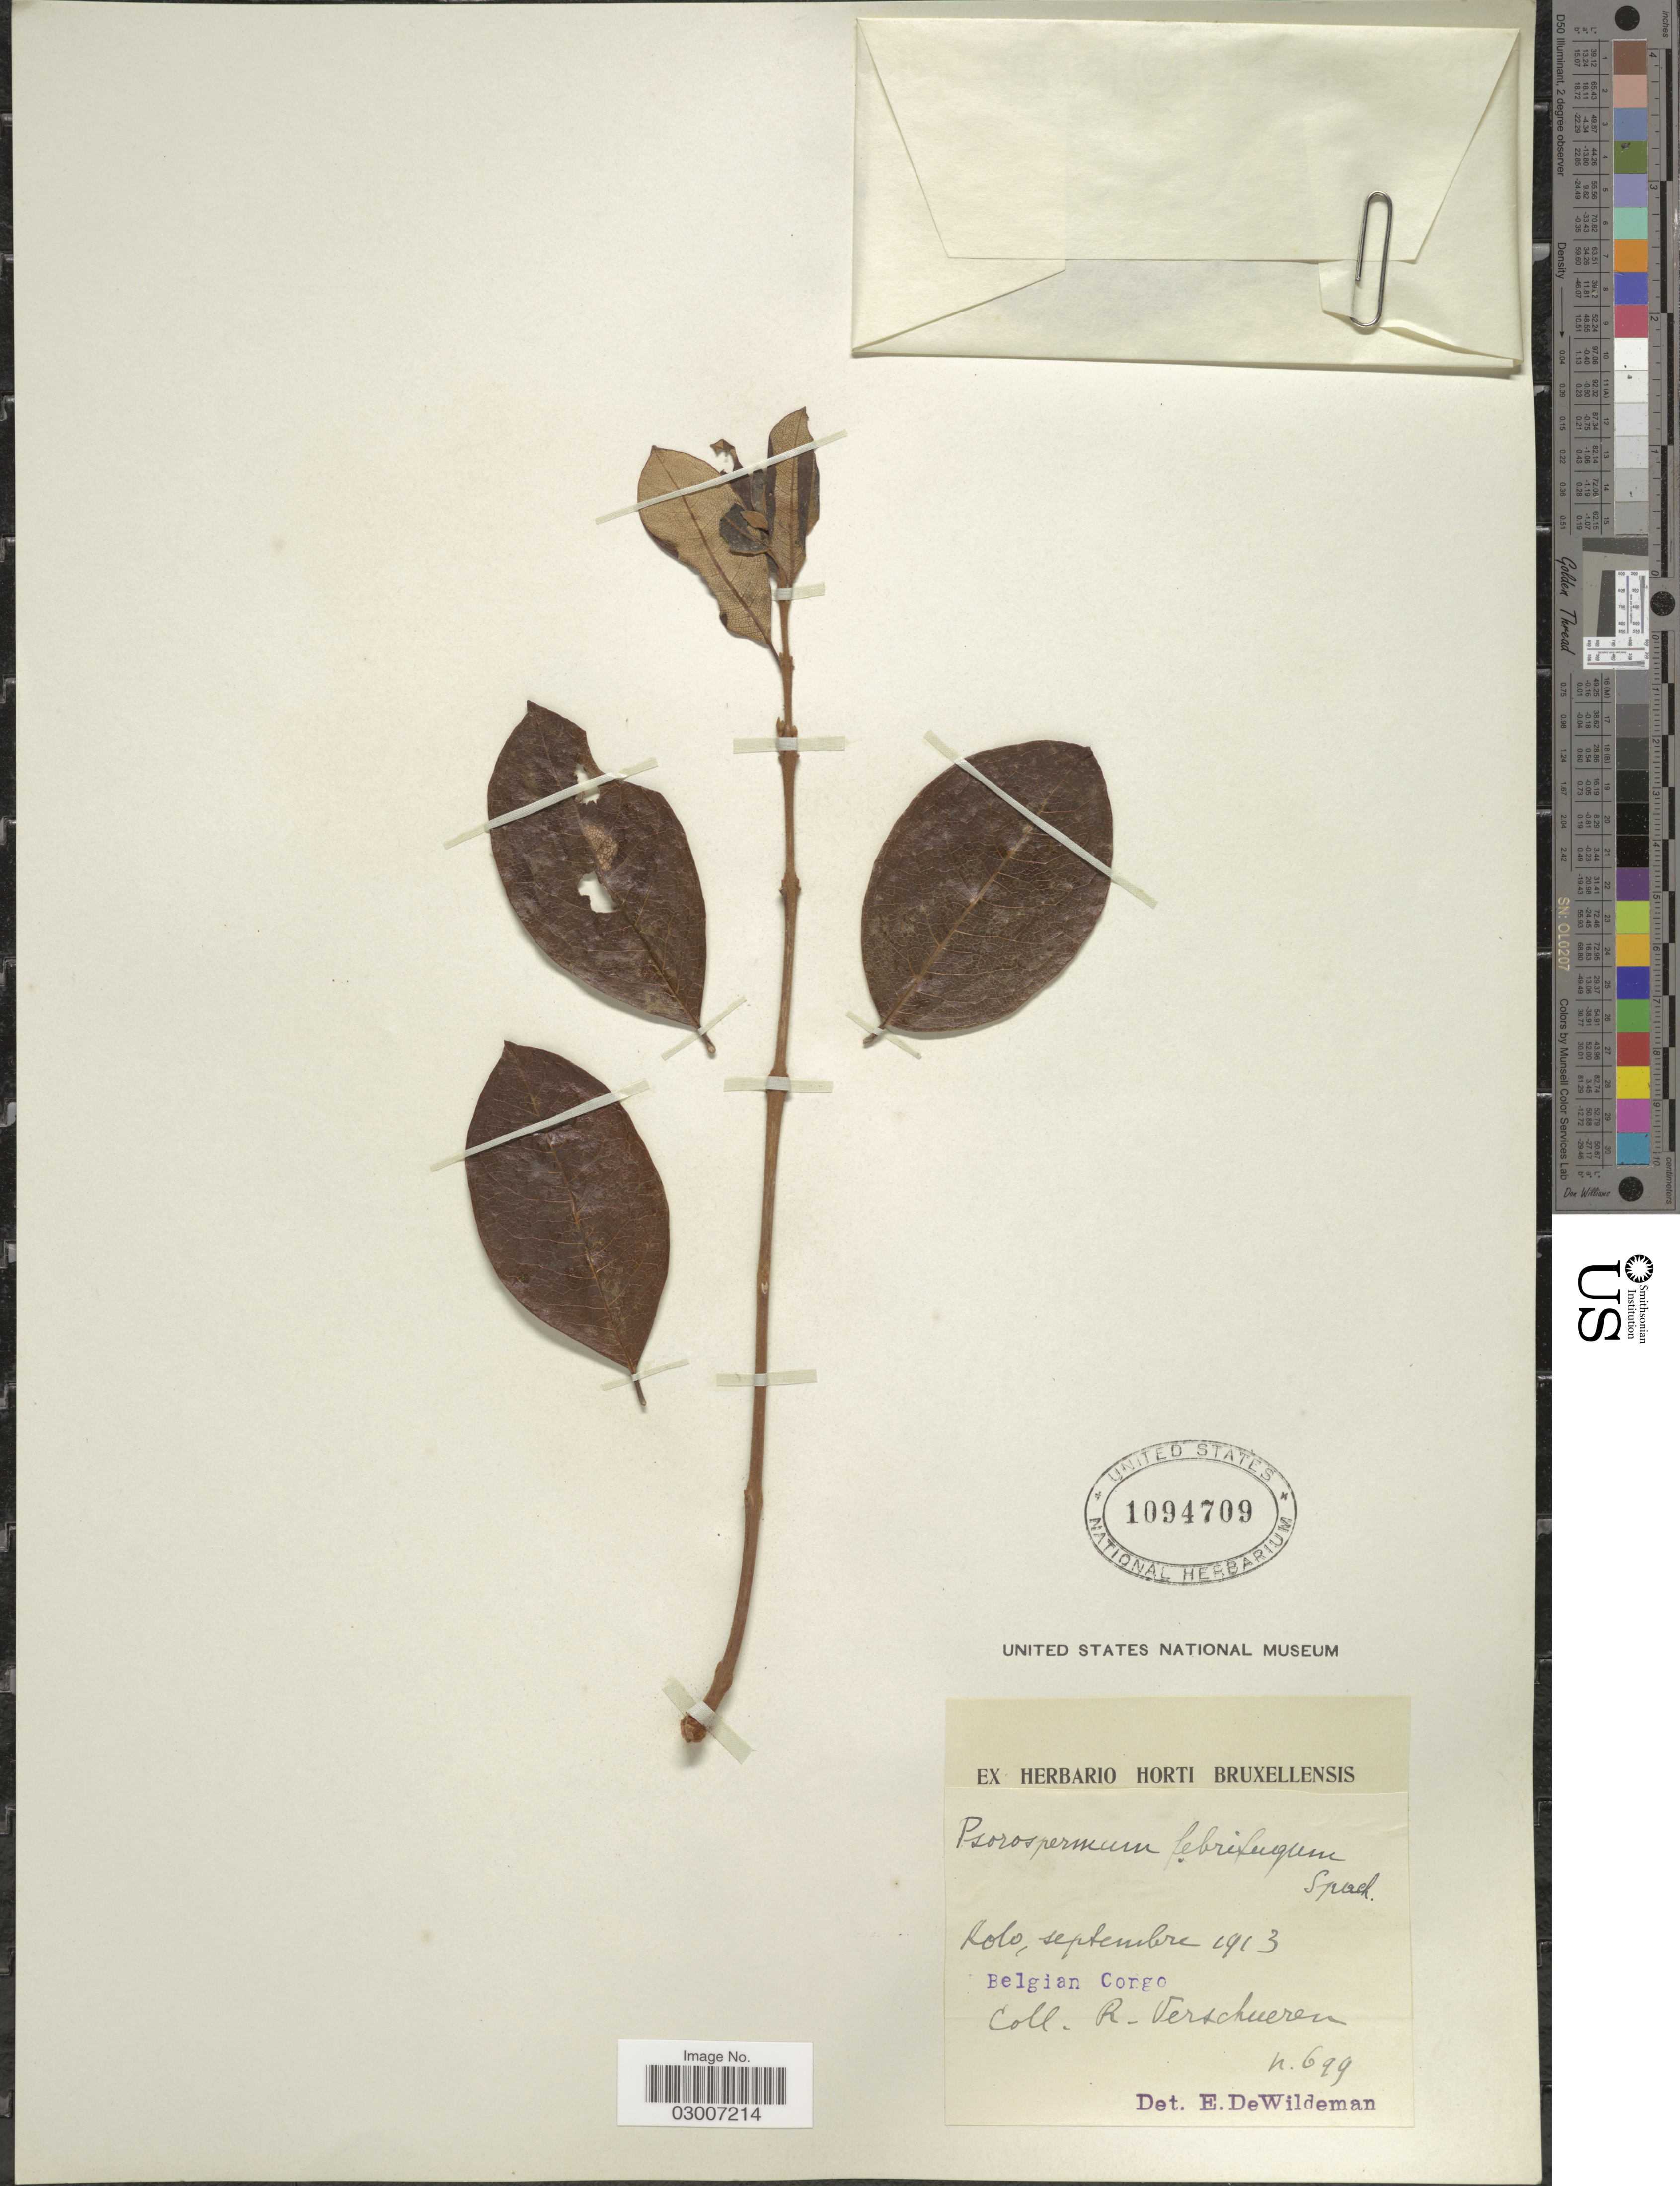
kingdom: Plantae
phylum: Tracheophyta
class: Magnoliopsida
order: Malpighiales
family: Hypericaceae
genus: Psorospermum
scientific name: Psorospermum febrifugum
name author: Spach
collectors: R. Verschueren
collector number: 699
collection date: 1913-09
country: Congo, Democratic Republic of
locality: Kolo, Belgian Congo.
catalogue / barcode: US 1094709